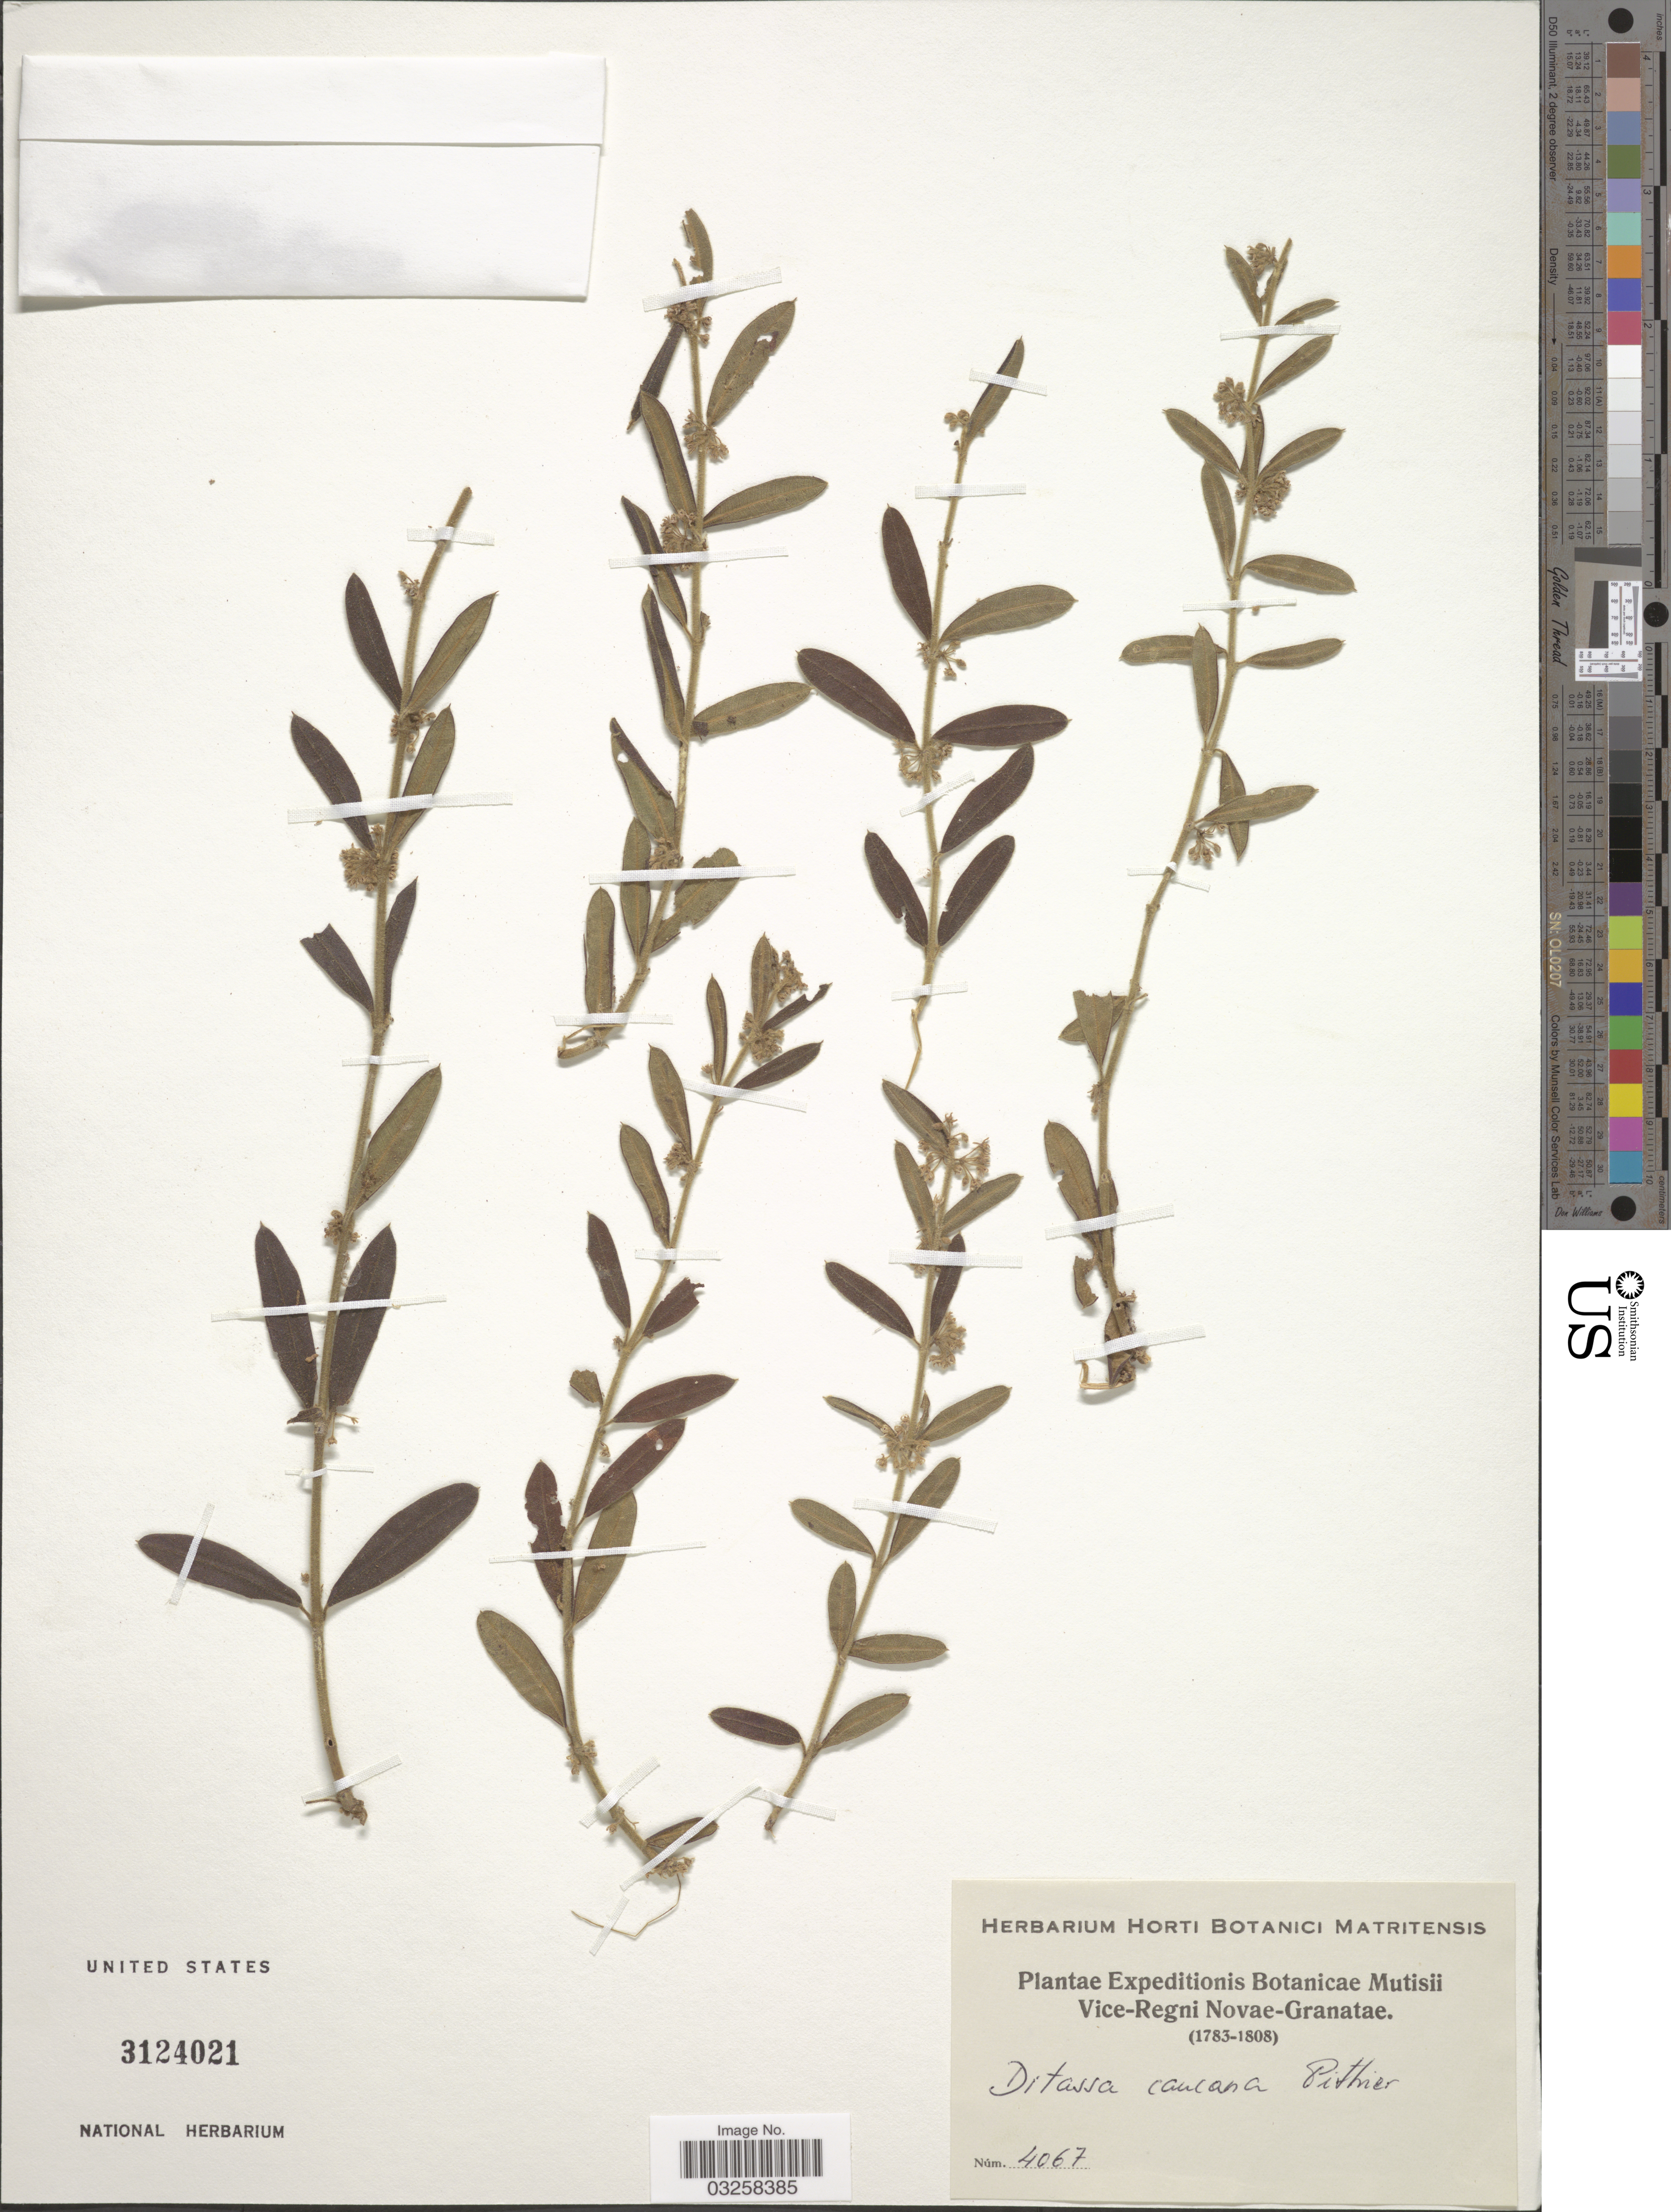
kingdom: Plantae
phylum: Tracheophyta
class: Magnoliopsida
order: Gentianales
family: Apocynaceae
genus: Ditassa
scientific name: Ditassa caucana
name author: Pittier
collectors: Expeditions Botanicae Mutisii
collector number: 4067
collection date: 1783/1808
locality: Vice-Regni Novae-Granatae.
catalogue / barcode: US 3124021